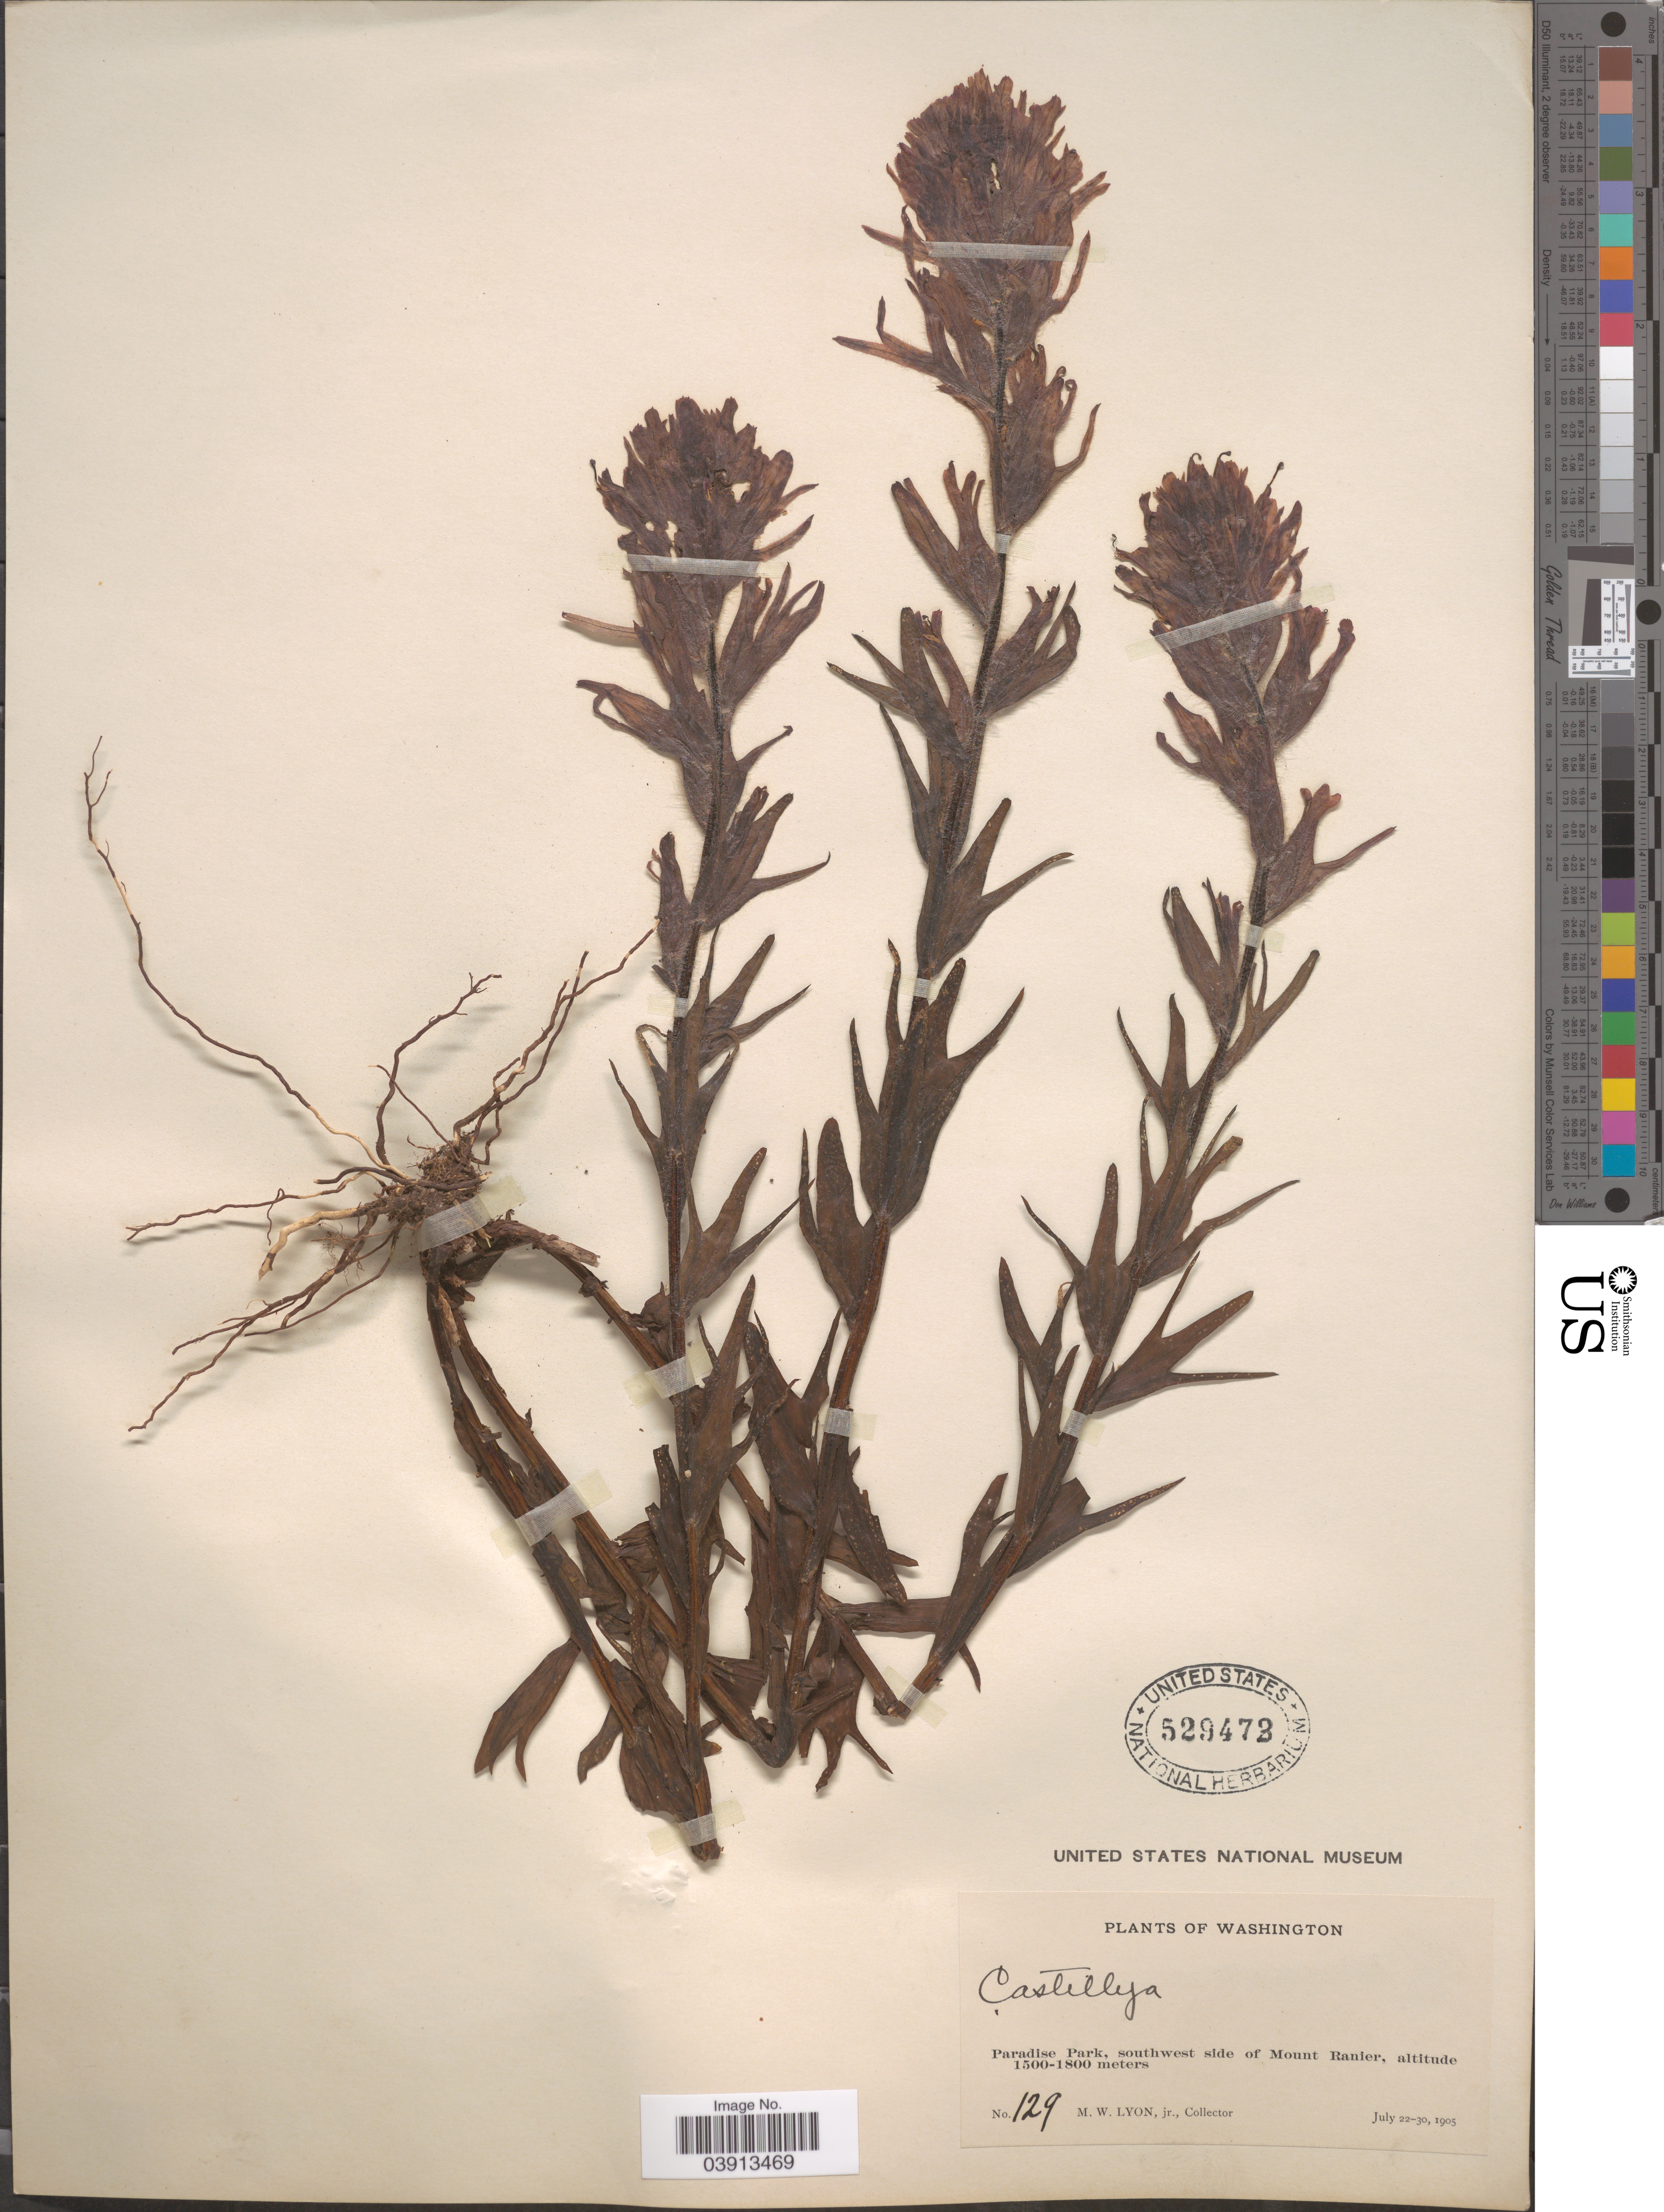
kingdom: Plantae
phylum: Tracheophyta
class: Magnoliopsida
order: Lamiales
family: Orobanchaceae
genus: Castilleja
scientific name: Castilleja parviflora var. oreopola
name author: (Greenm.) Ownbey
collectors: M. Lyon Jr.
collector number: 129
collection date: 1905-07-22/1905-07-30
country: United States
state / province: Washington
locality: Paradise Park, southwest side of Mount Ranier.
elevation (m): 1500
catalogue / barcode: US 529473